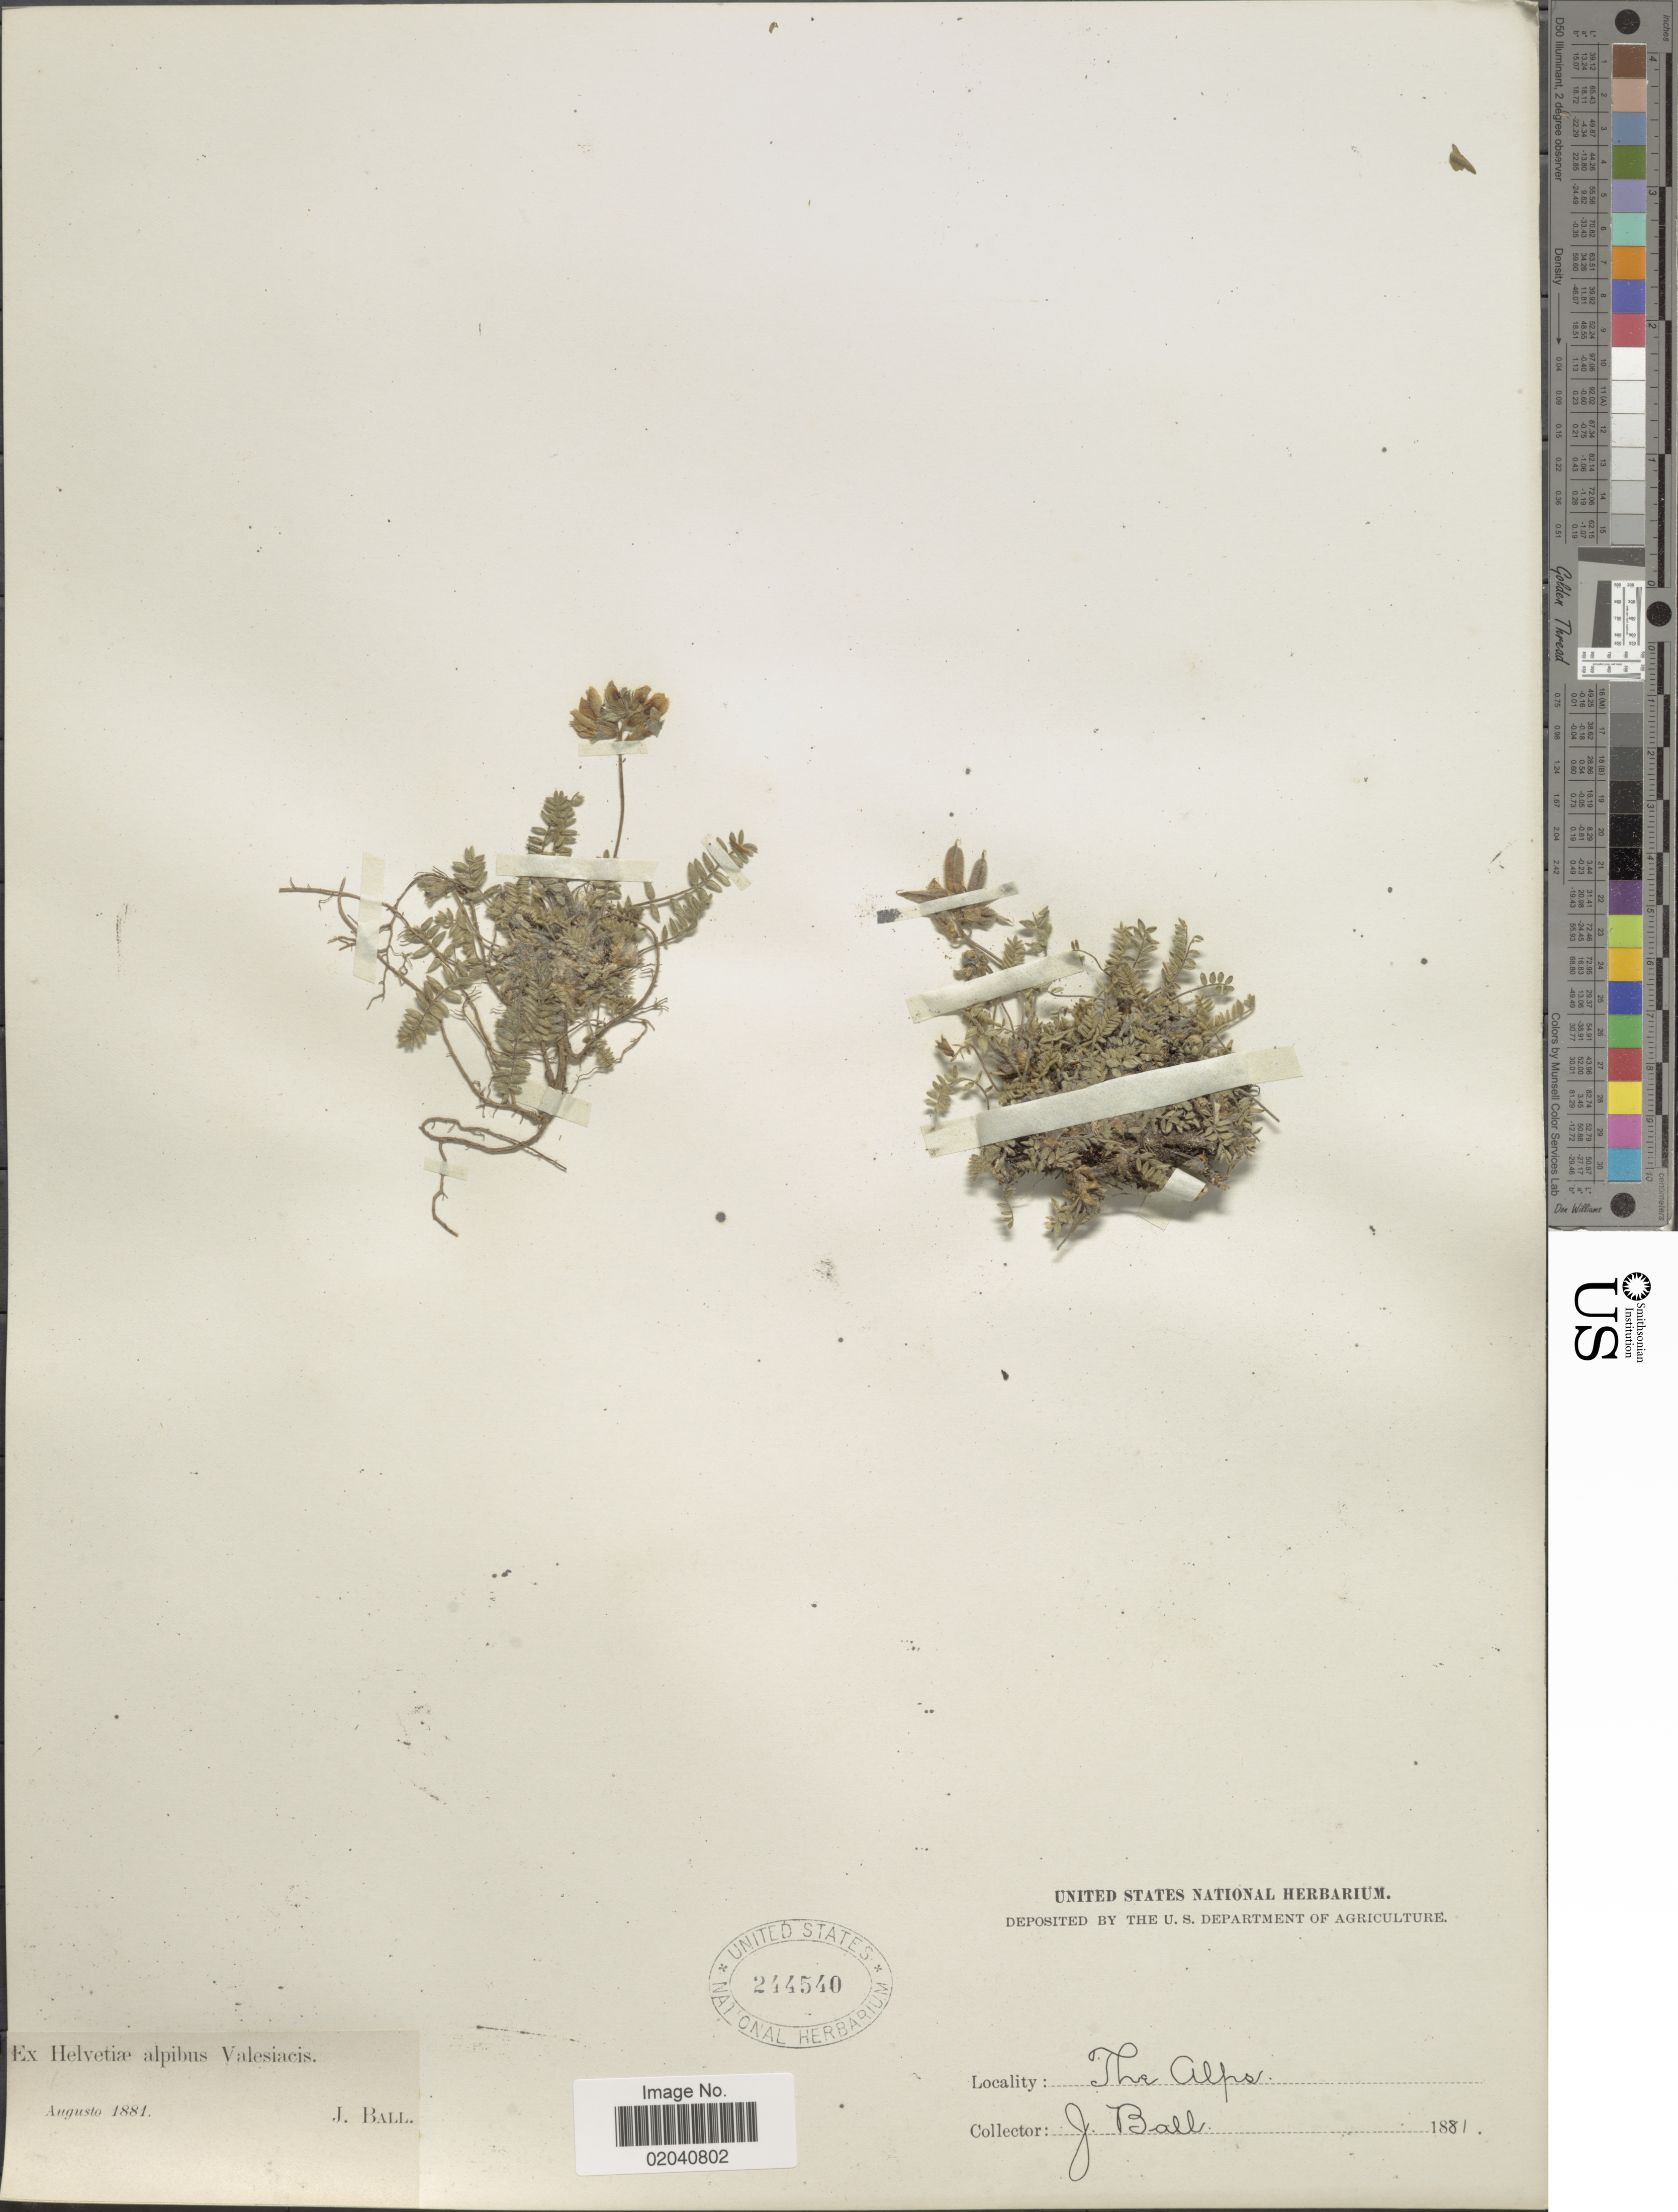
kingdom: Plantae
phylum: Tracheophyta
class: Magnoliopsida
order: Fabales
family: Fabaceae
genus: Oxytropis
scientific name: Oxytropis sp.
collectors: J. Ball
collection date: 1881-08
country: Switzerland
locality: Helvetiae alpibus Valesiacis, The Alps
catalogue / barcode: US 244540